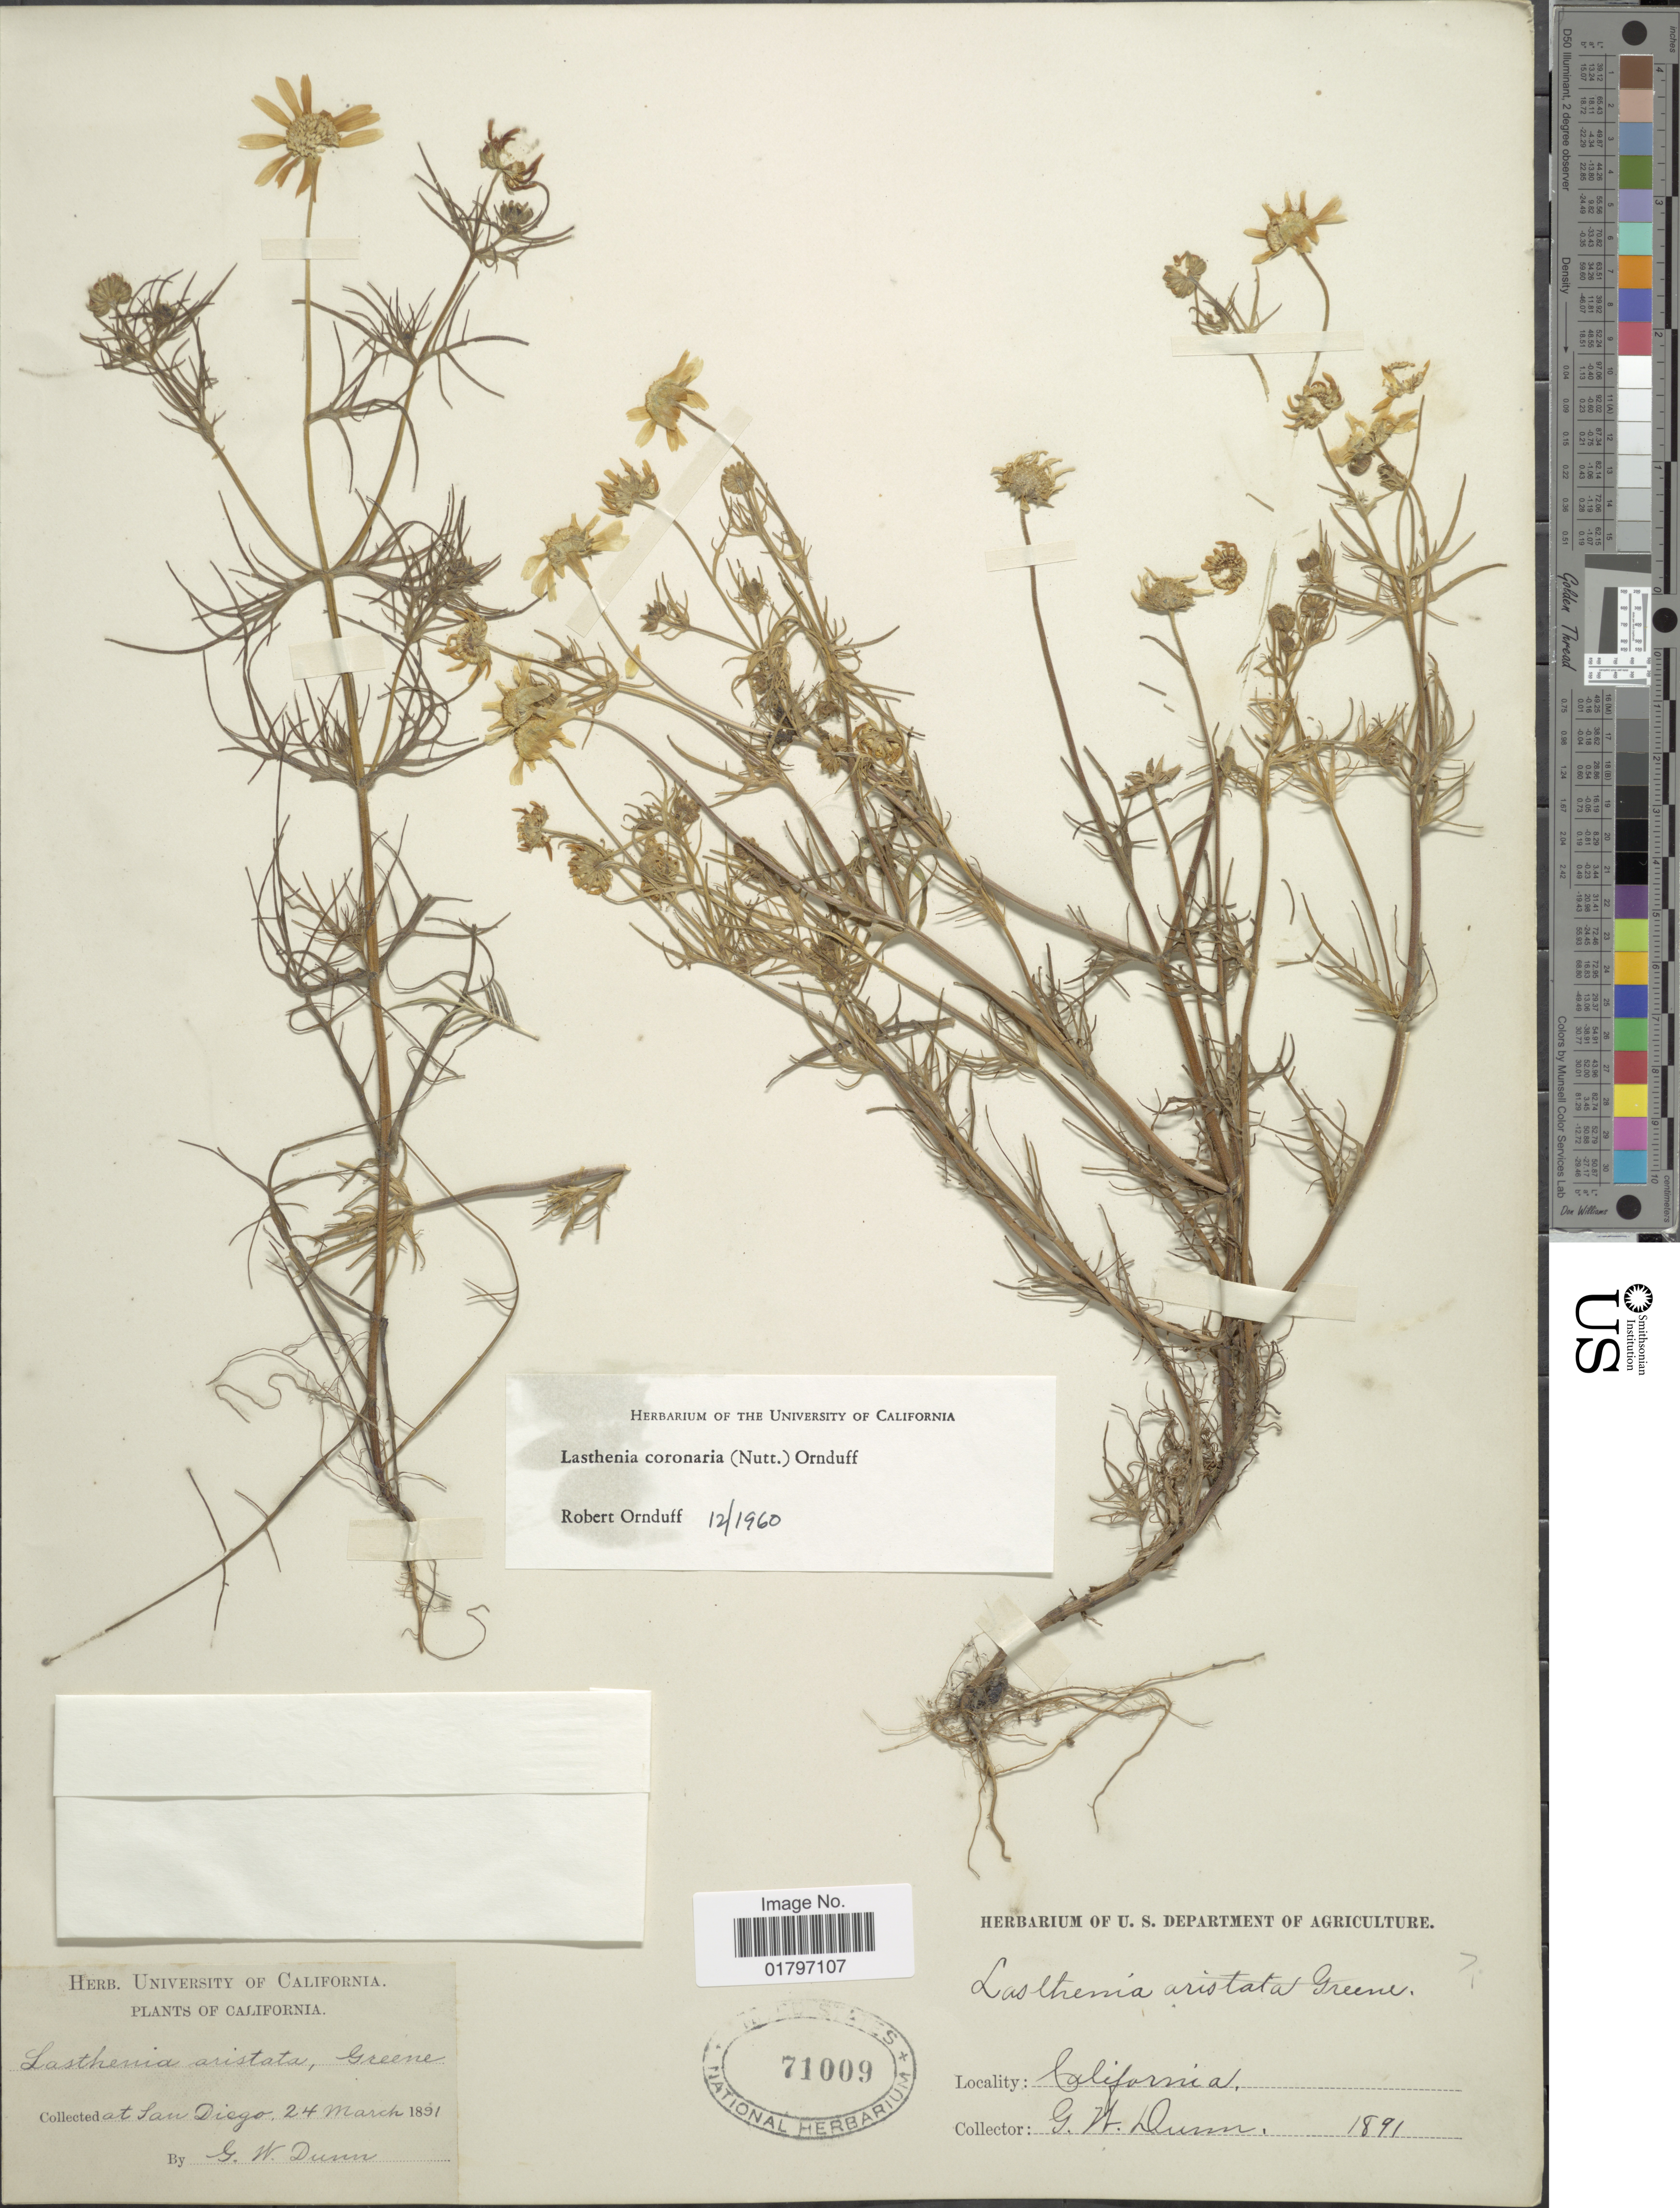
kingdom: Plantae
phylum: Tracheophyta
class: Magnoliopsida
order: Asterales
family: Asteraceae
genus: Lasthenia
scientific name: Lasthenia coronaria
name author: (Nutt.) Ornduff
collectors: G. W.Dunn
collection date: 1891-03-24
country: United States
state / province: California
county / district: San Diego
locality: At San Diego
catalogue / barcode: US 71009